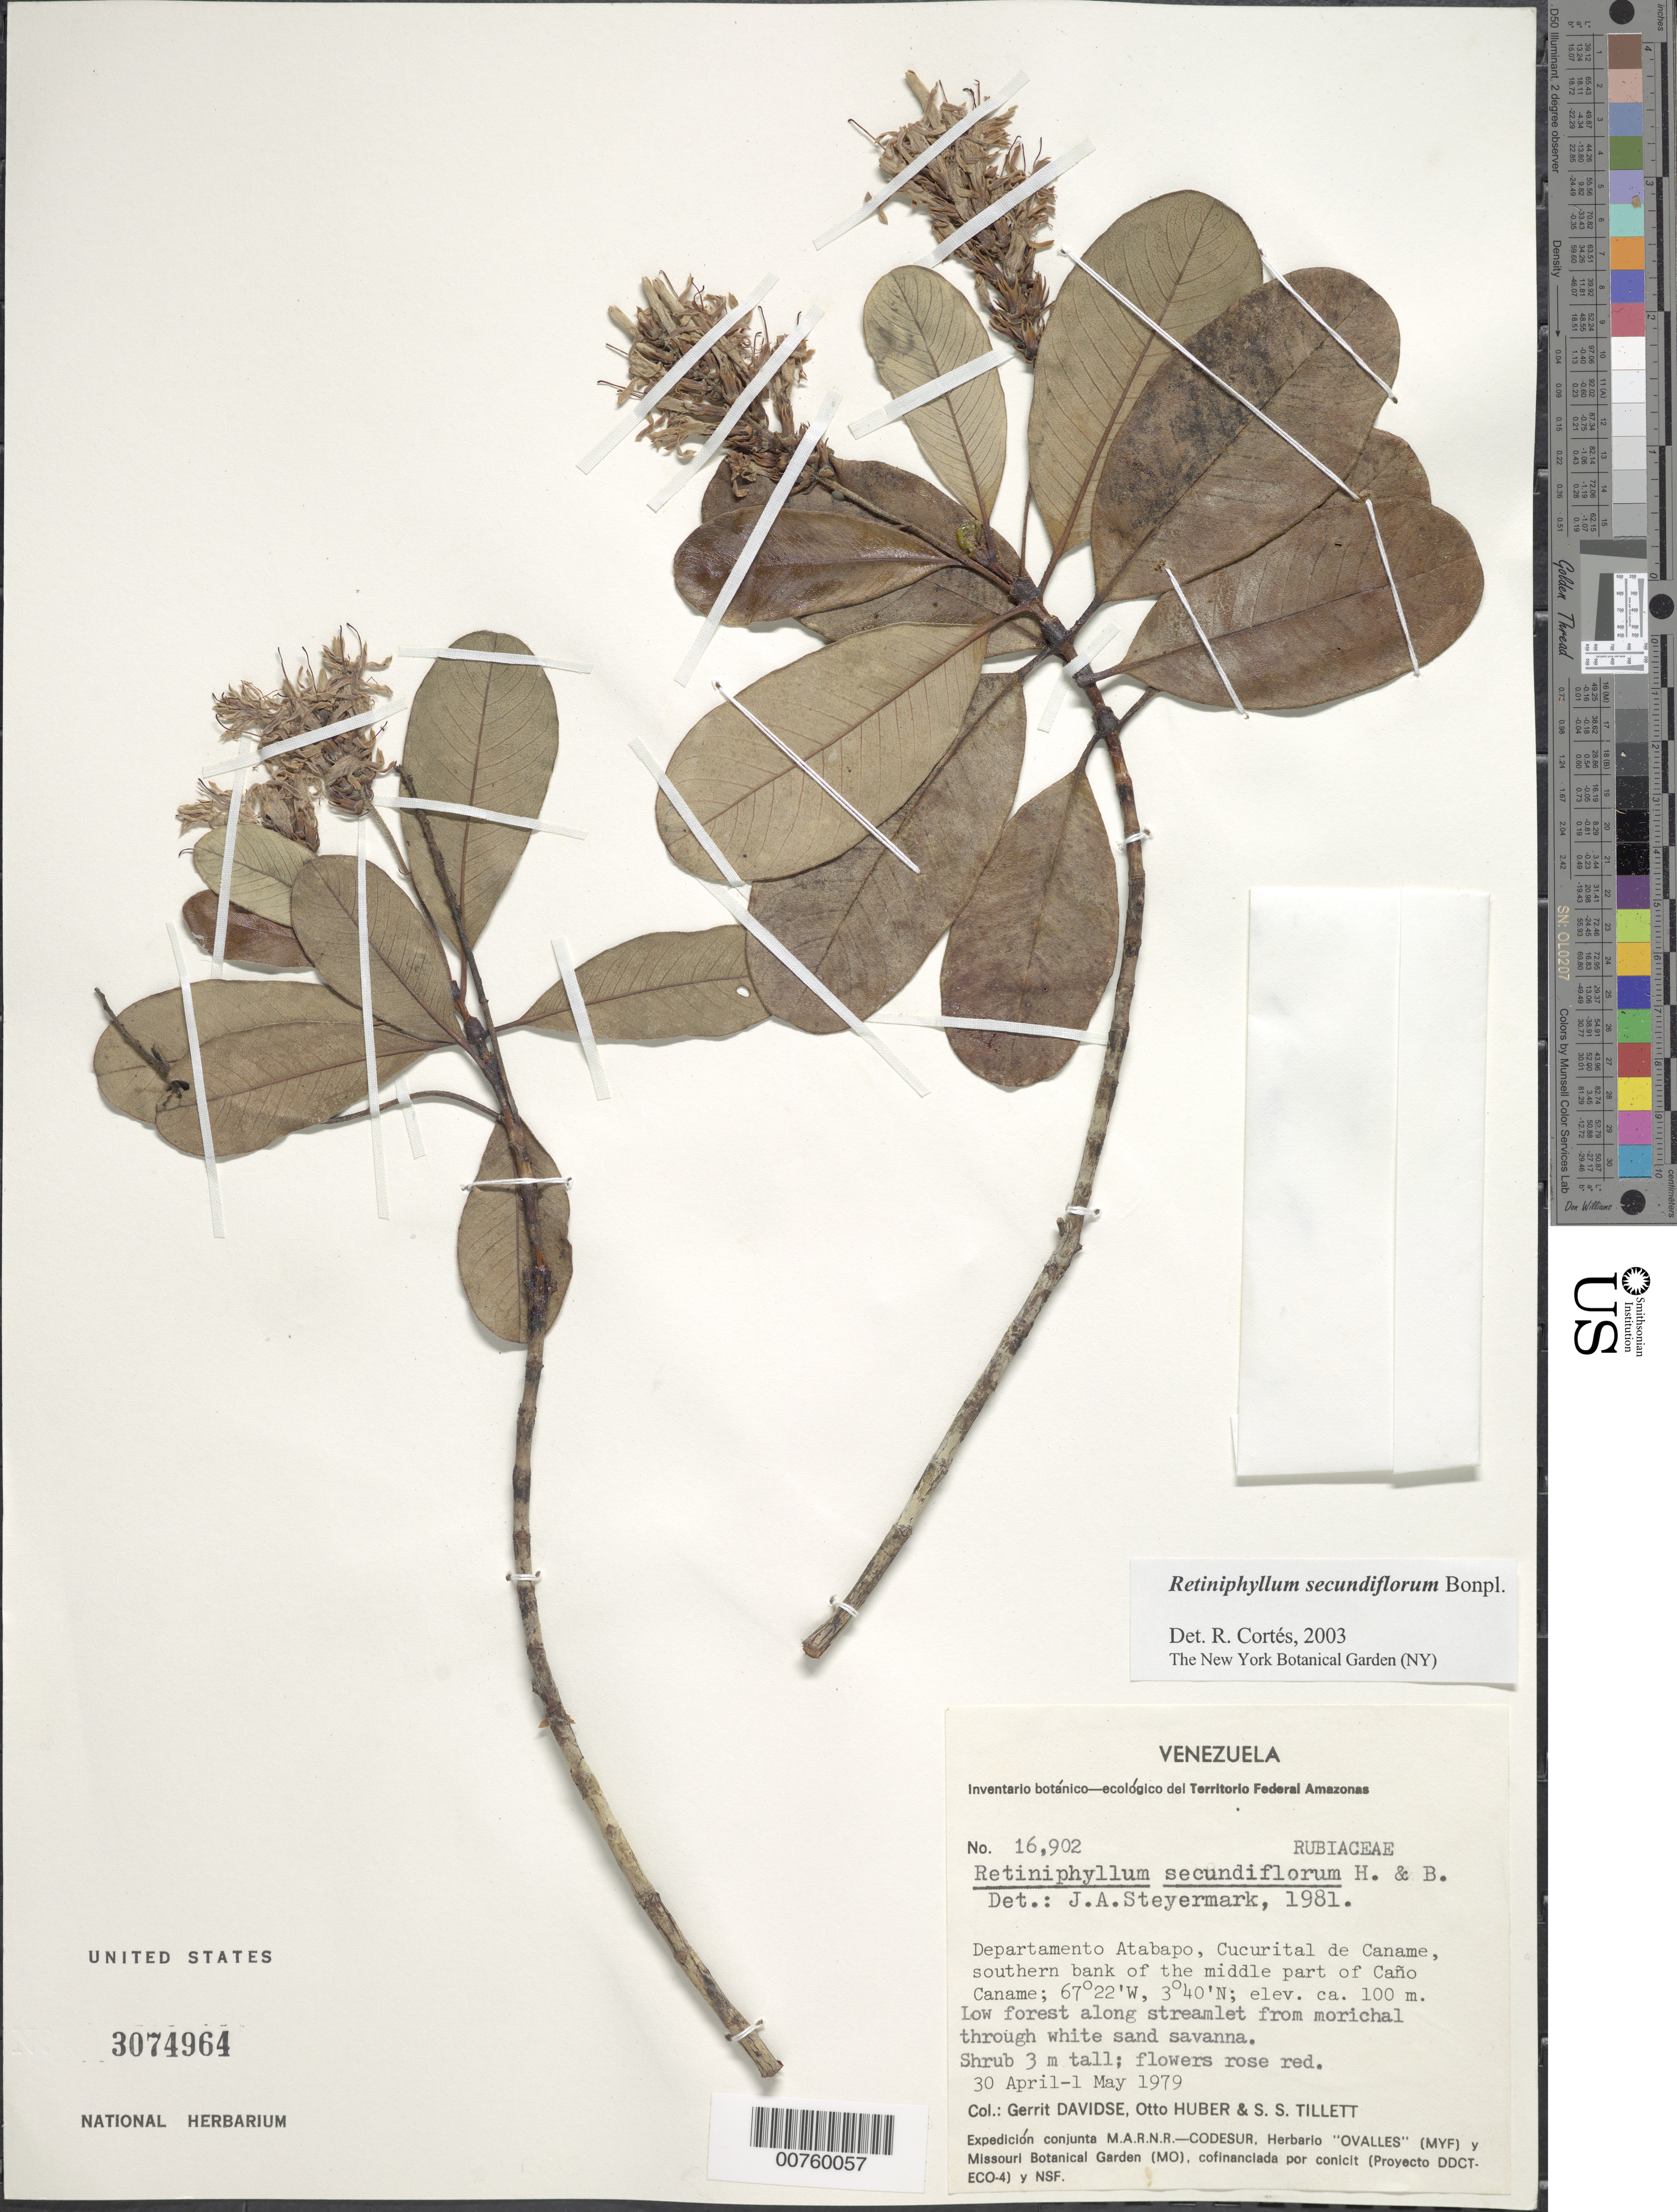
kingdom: Plantae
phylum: Tracheophyta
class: Magnoliopsida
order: Gentianales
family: Rubiaceae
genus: Retiniphyllum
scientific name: Retiniphyllum secundiflorum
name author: Bonpl.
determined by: Cortes R., G.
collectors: G. Davidse, O. Huber & S. S. Tillett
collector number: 16902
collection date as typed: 30-Apr-79 to 1-May-79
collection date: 1979-04-30/1979-05-01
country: Venezuela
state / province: Amazonas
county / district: Atabapo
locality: Cucurital de Caname, southern bank of the middle part of Caño Caname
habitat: Low forest along streamlet from morichal through white sand savanna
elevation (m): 100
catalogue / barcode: US 3074964